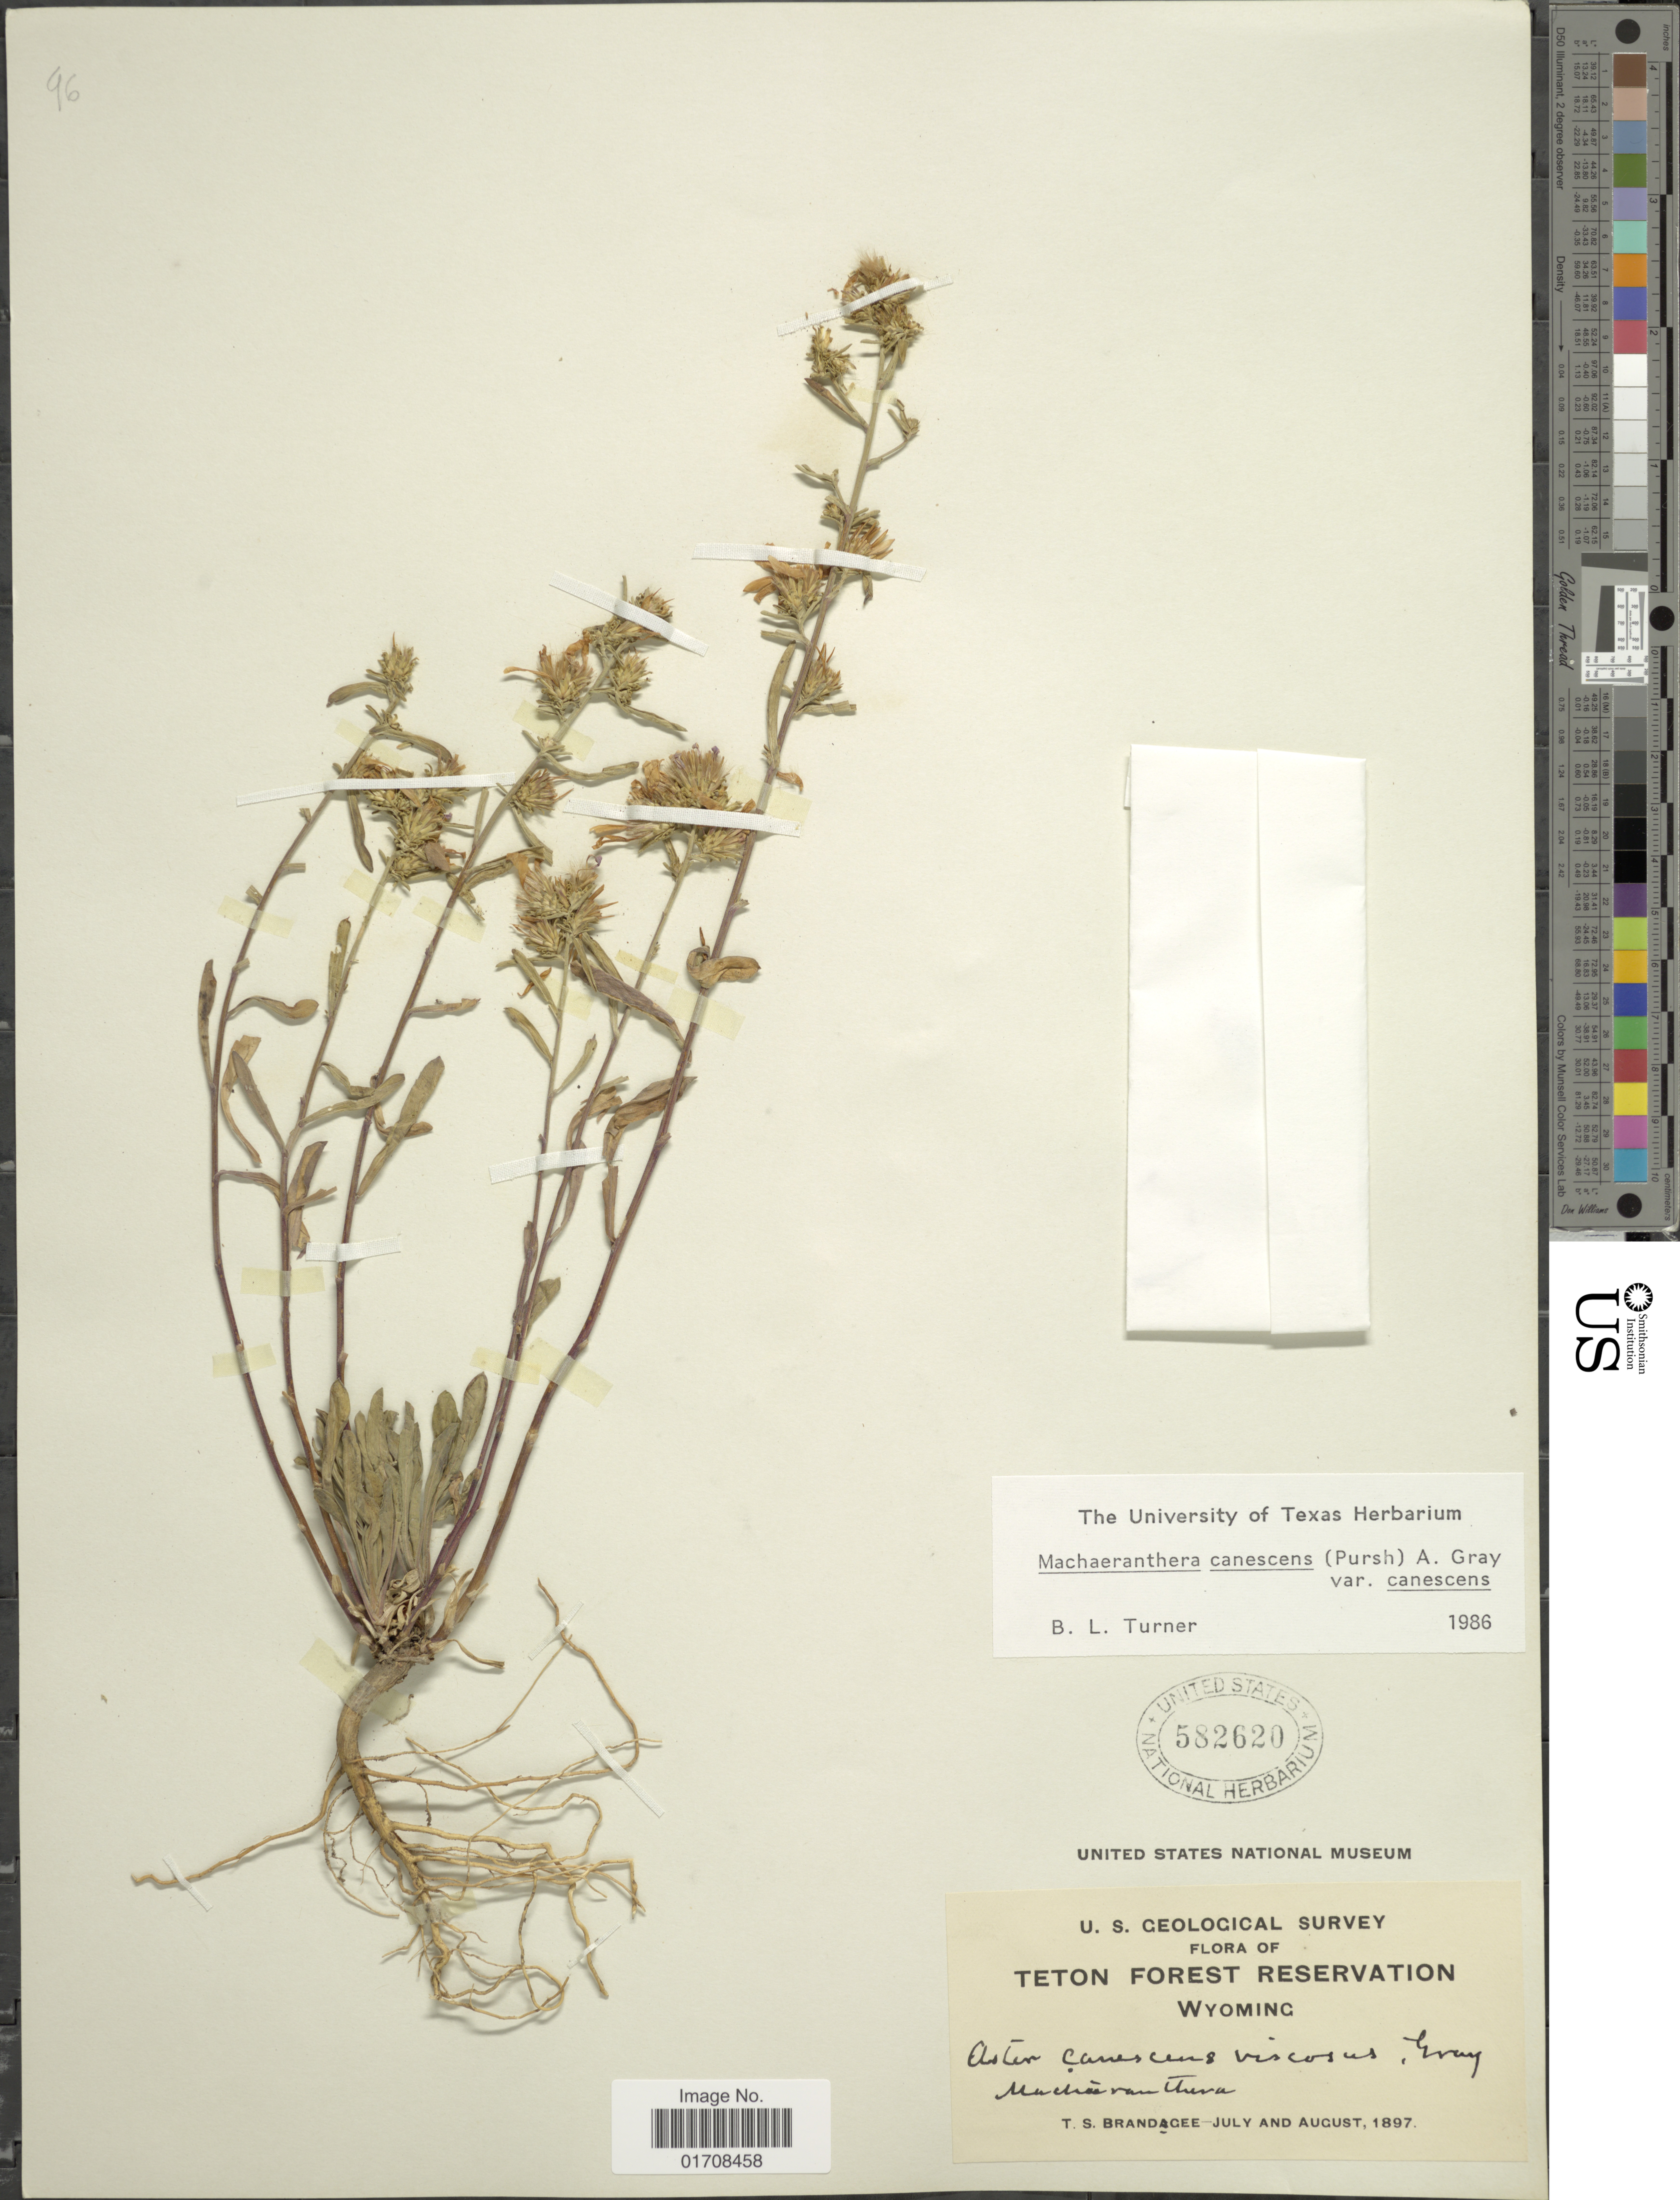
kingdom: Plantae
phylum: Tracheophyta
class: Magnoliopsida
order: Asterales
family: Asteraceae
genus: Machaeranthera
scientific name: Machaeranthera canescens var. canescens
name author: (Pursh) A. Gray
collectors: T. S. Brandegee (herbarium)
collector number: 96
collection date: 1897-07/1897-08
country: United States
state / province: Wyoming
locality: Teton Forest Reservation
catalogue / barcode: US 582620